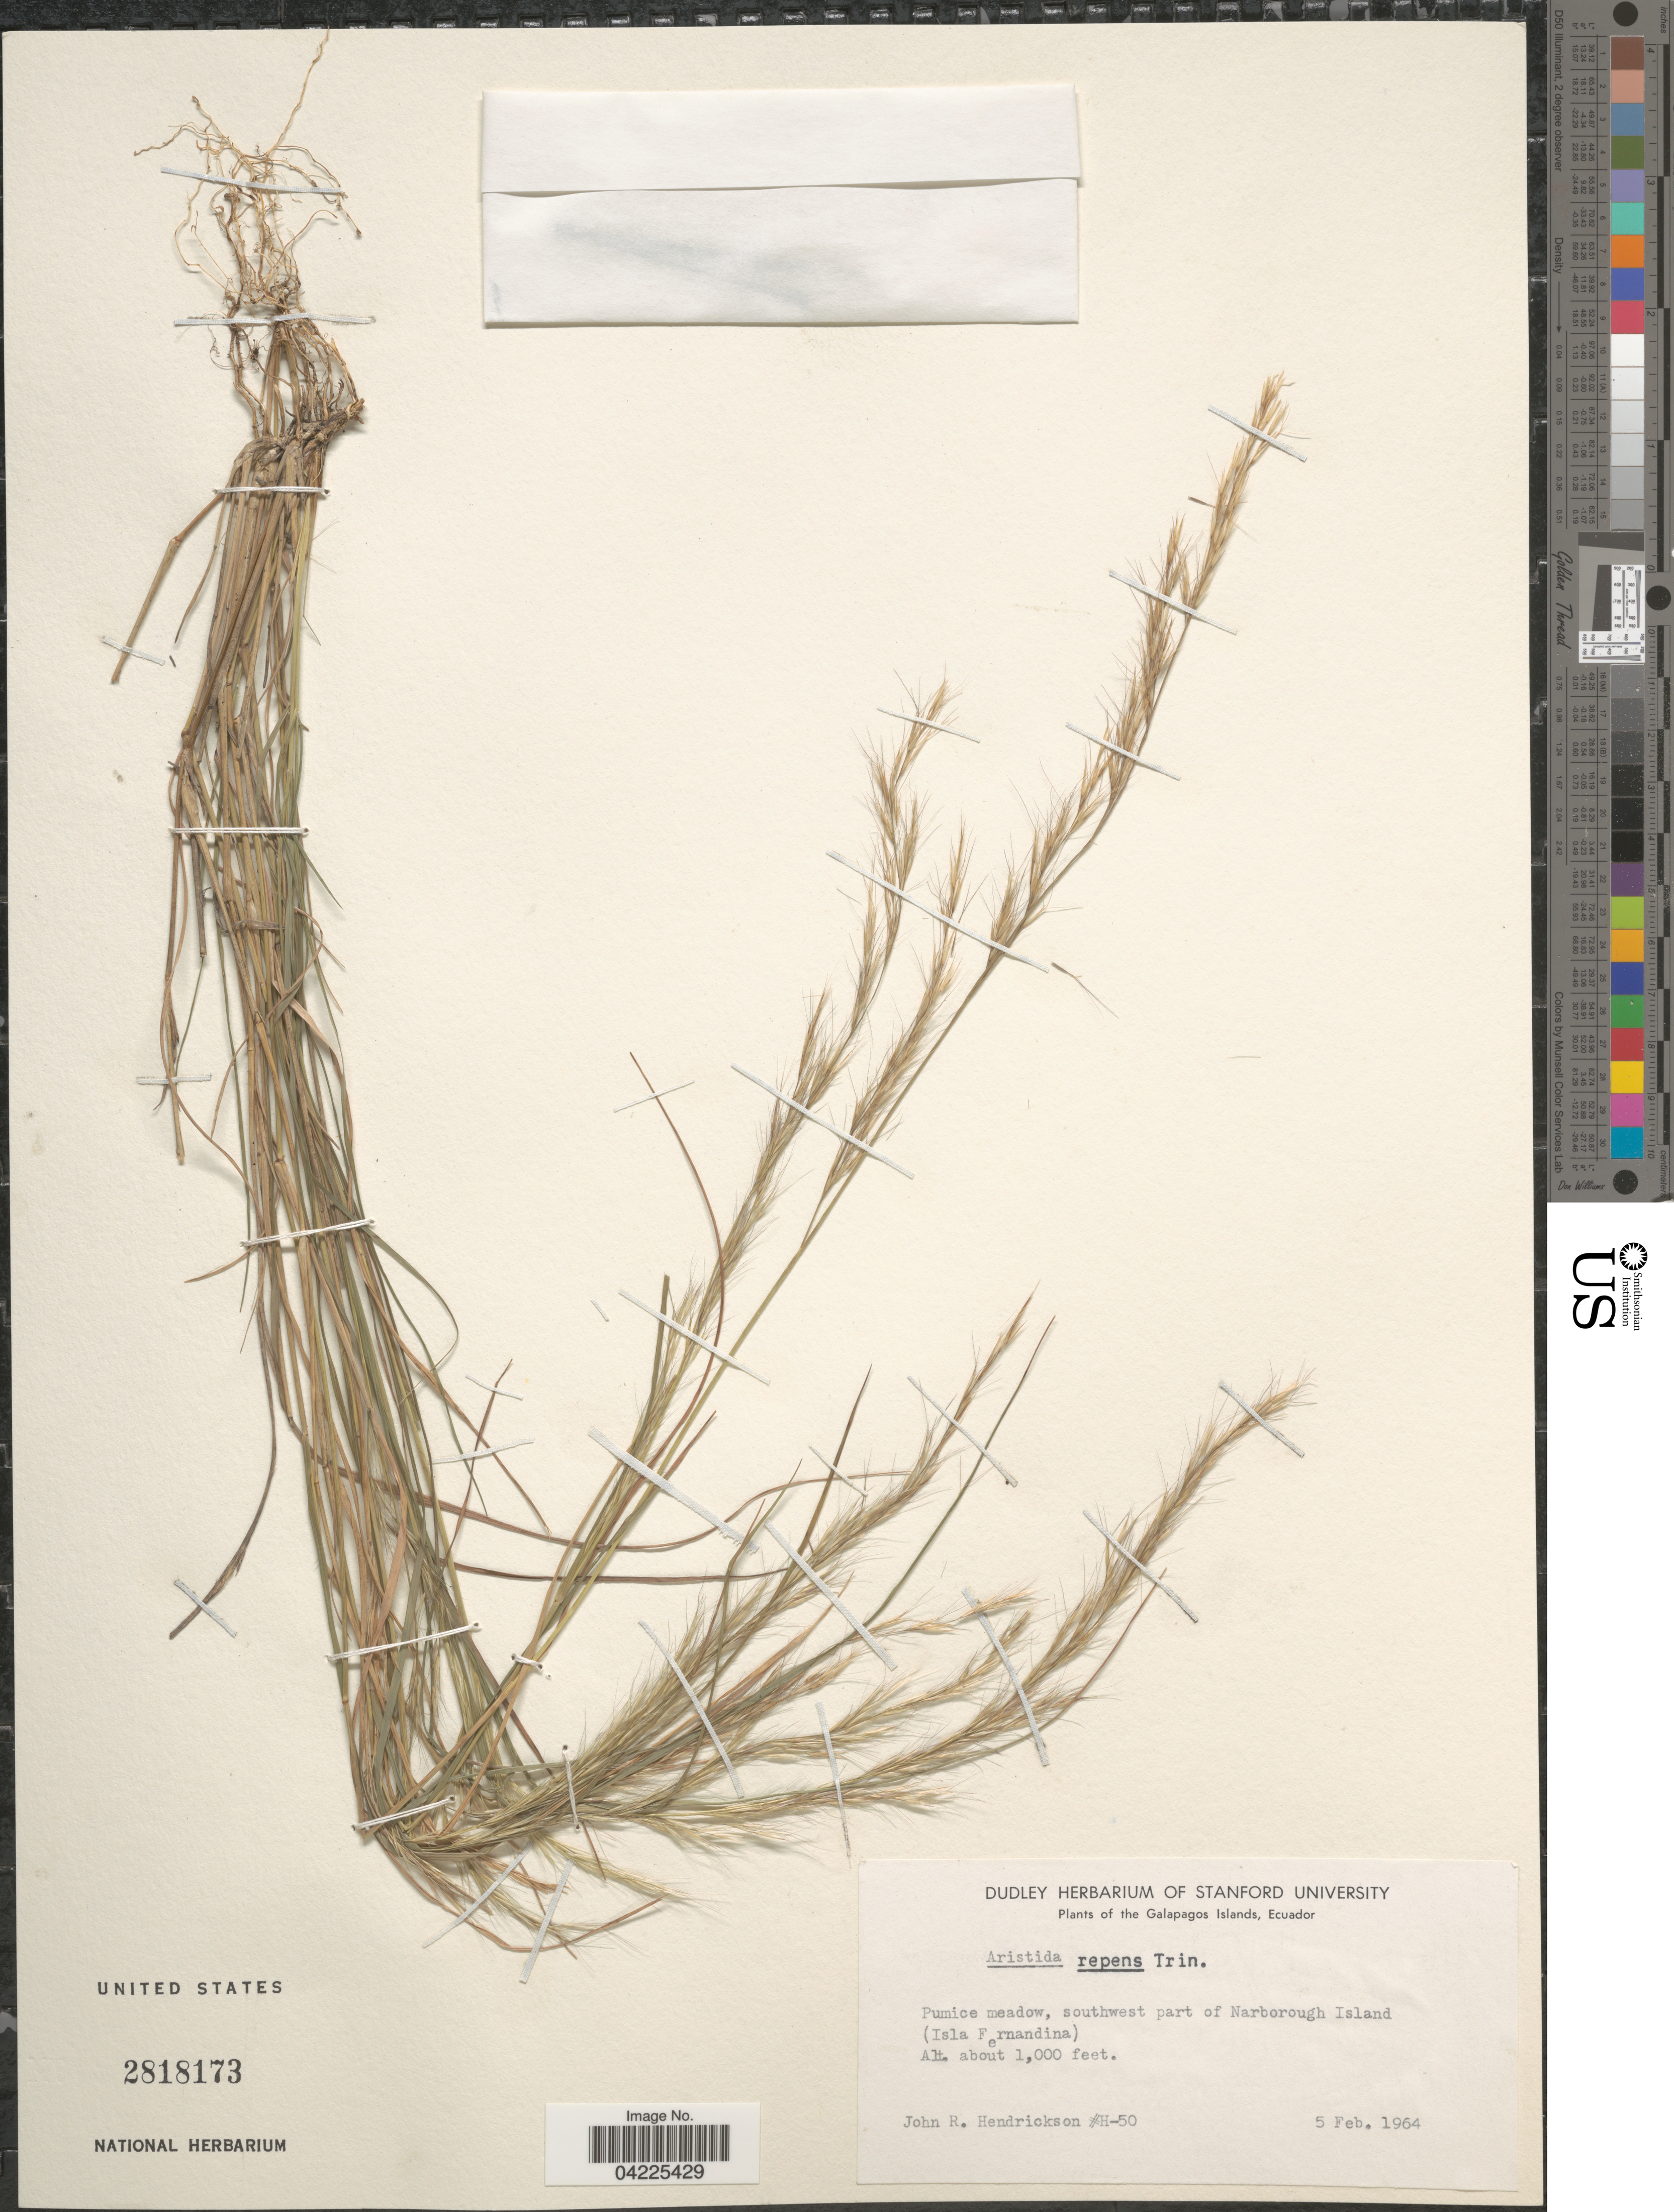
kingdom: Plantae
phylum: Tracheophyta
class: Liliopsida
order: Poales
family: Poaceae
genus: Aristida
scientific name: Aristida repens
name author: Trin.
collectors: J. Hendrickson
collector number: H-50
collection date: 1964-02-05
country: Ecuador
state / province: Colón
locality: The Galapagos Islands. Pumice meadow, southwest part of Narborough Island (Isla Fernandina).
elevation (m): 305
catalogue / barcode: US 2818173